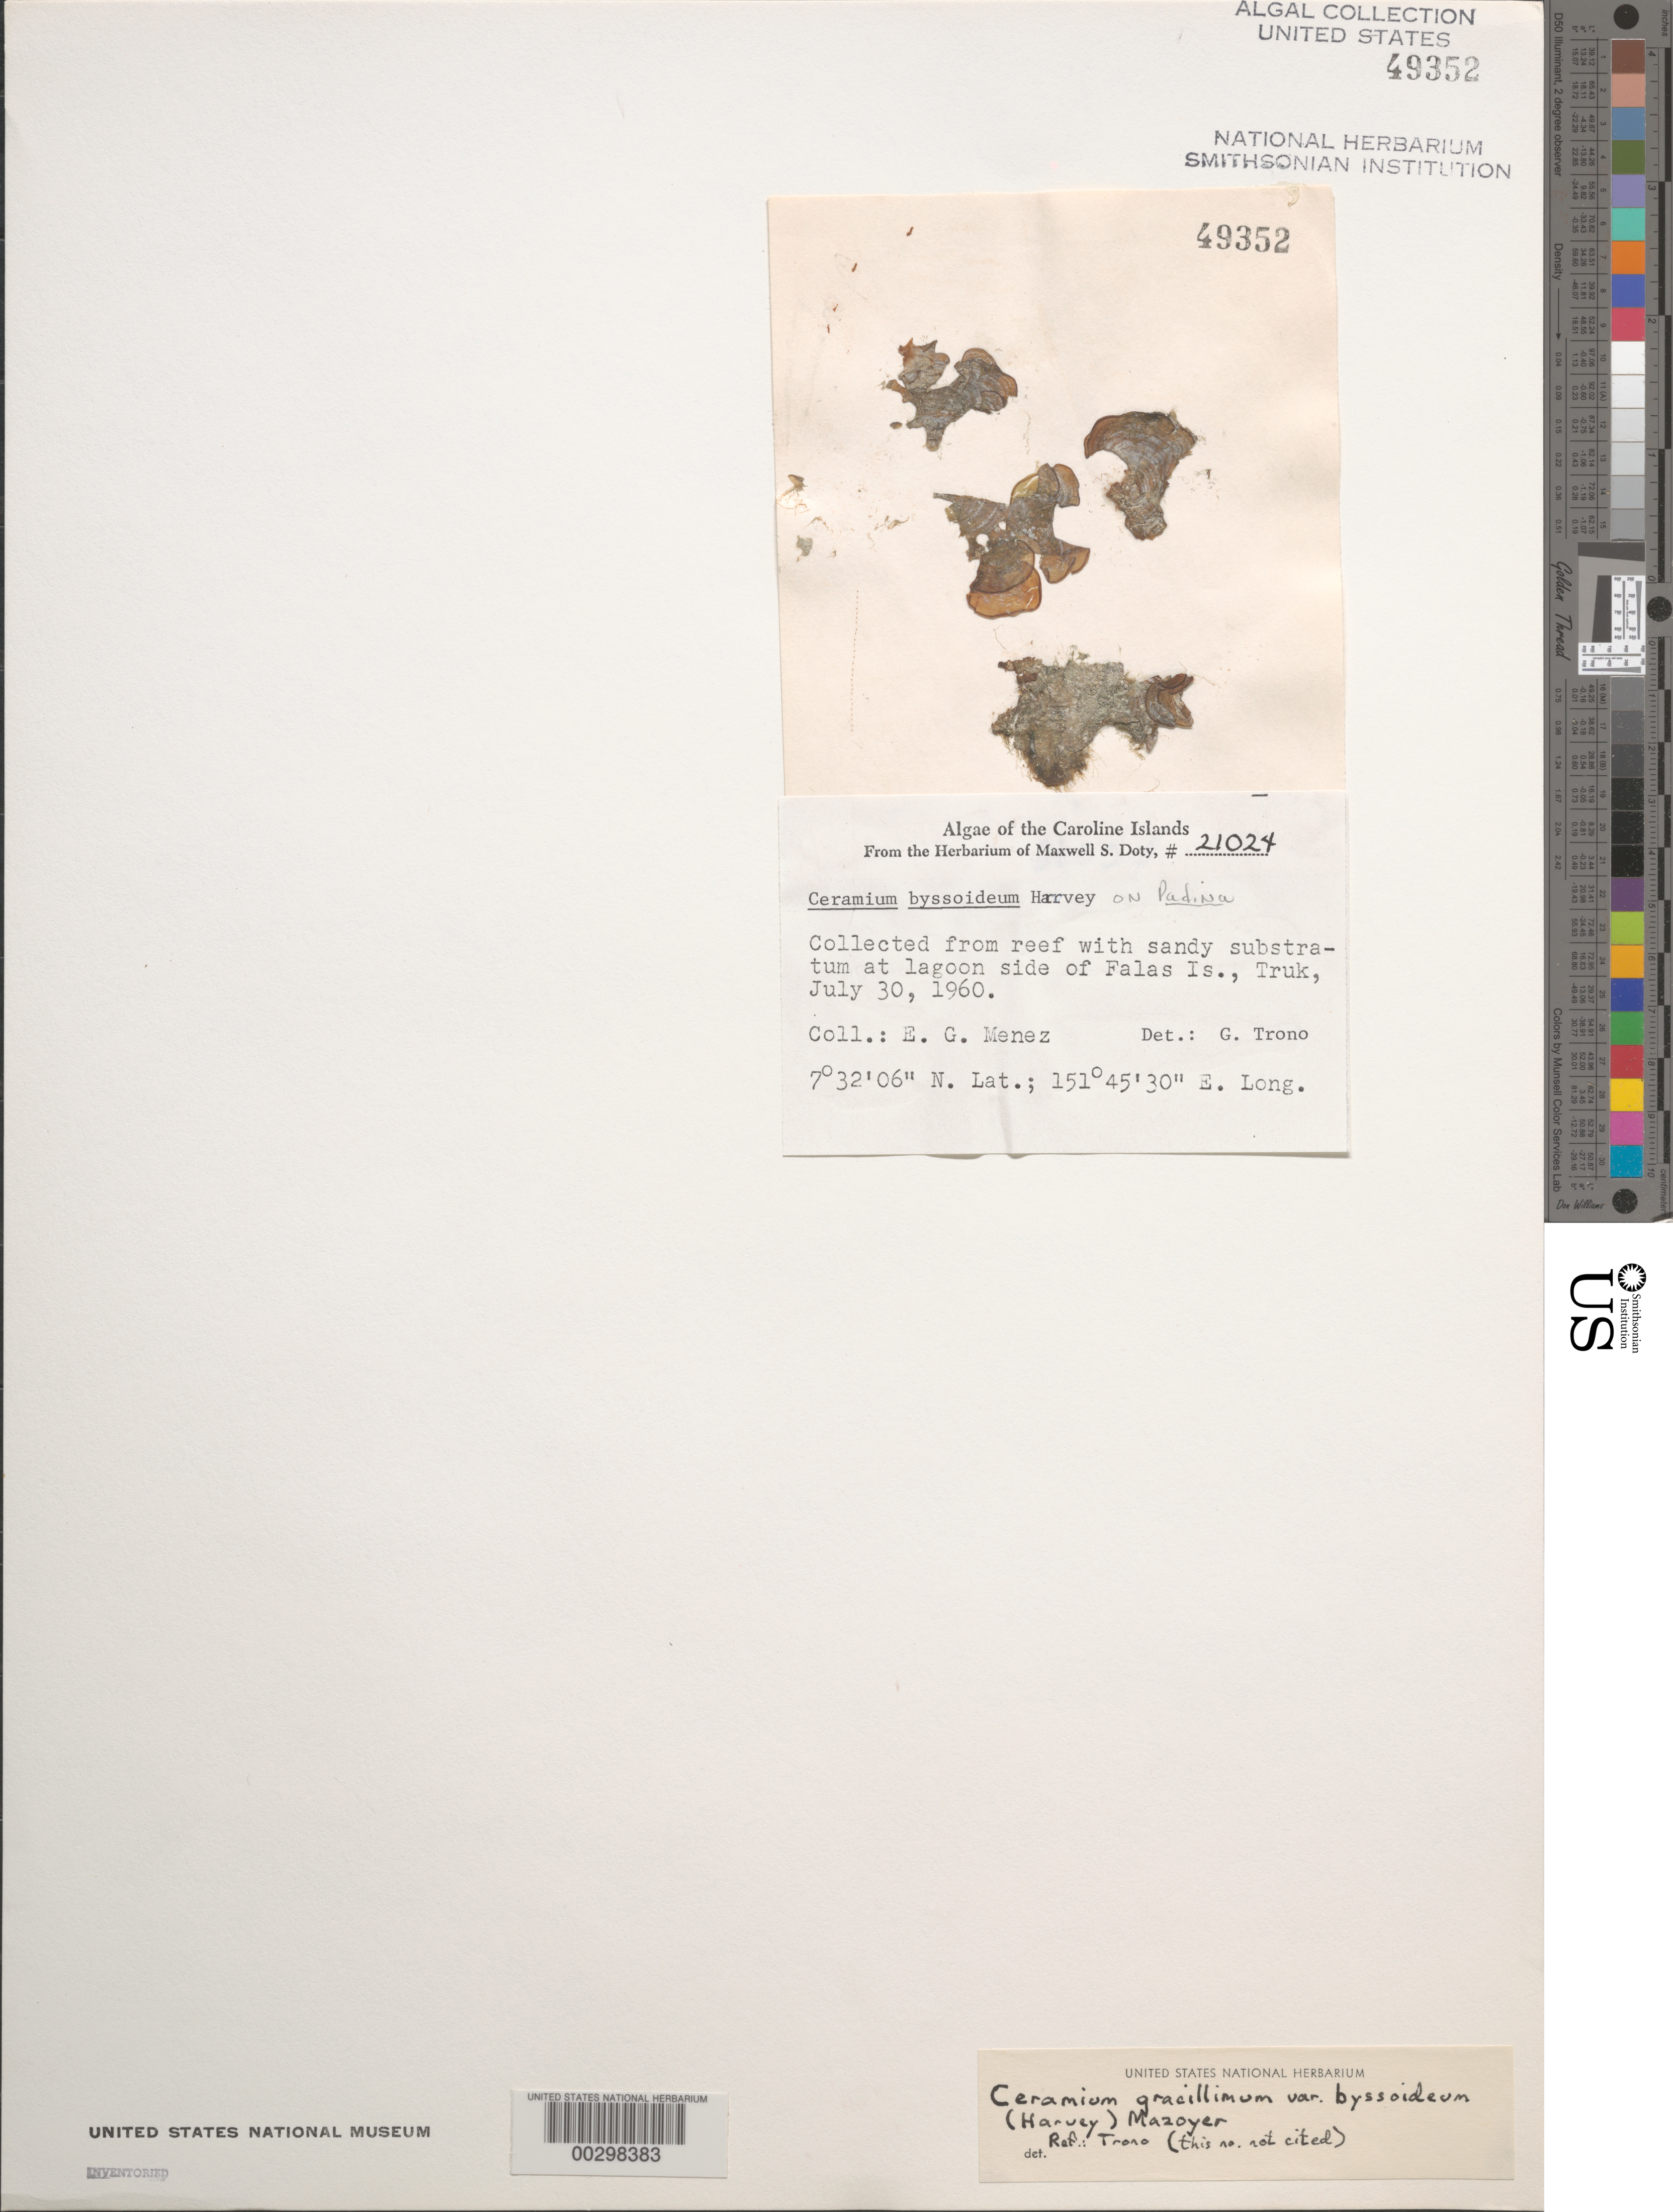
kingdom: Plantae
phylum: Rhodophyta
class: Florideophyceae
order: Ceramiales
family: Ceramiaceae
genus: Ceramium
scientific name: Ceramium gracillimum var. byssoideum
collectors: Meñez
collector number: MSD 21024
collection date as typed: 30 Jul 1960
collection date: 1960-07-30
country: Micronesia, Federated States of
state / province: Truk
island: Falas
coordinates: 7 32' 06" N, 151 45' 30" E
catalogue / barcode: US 49352